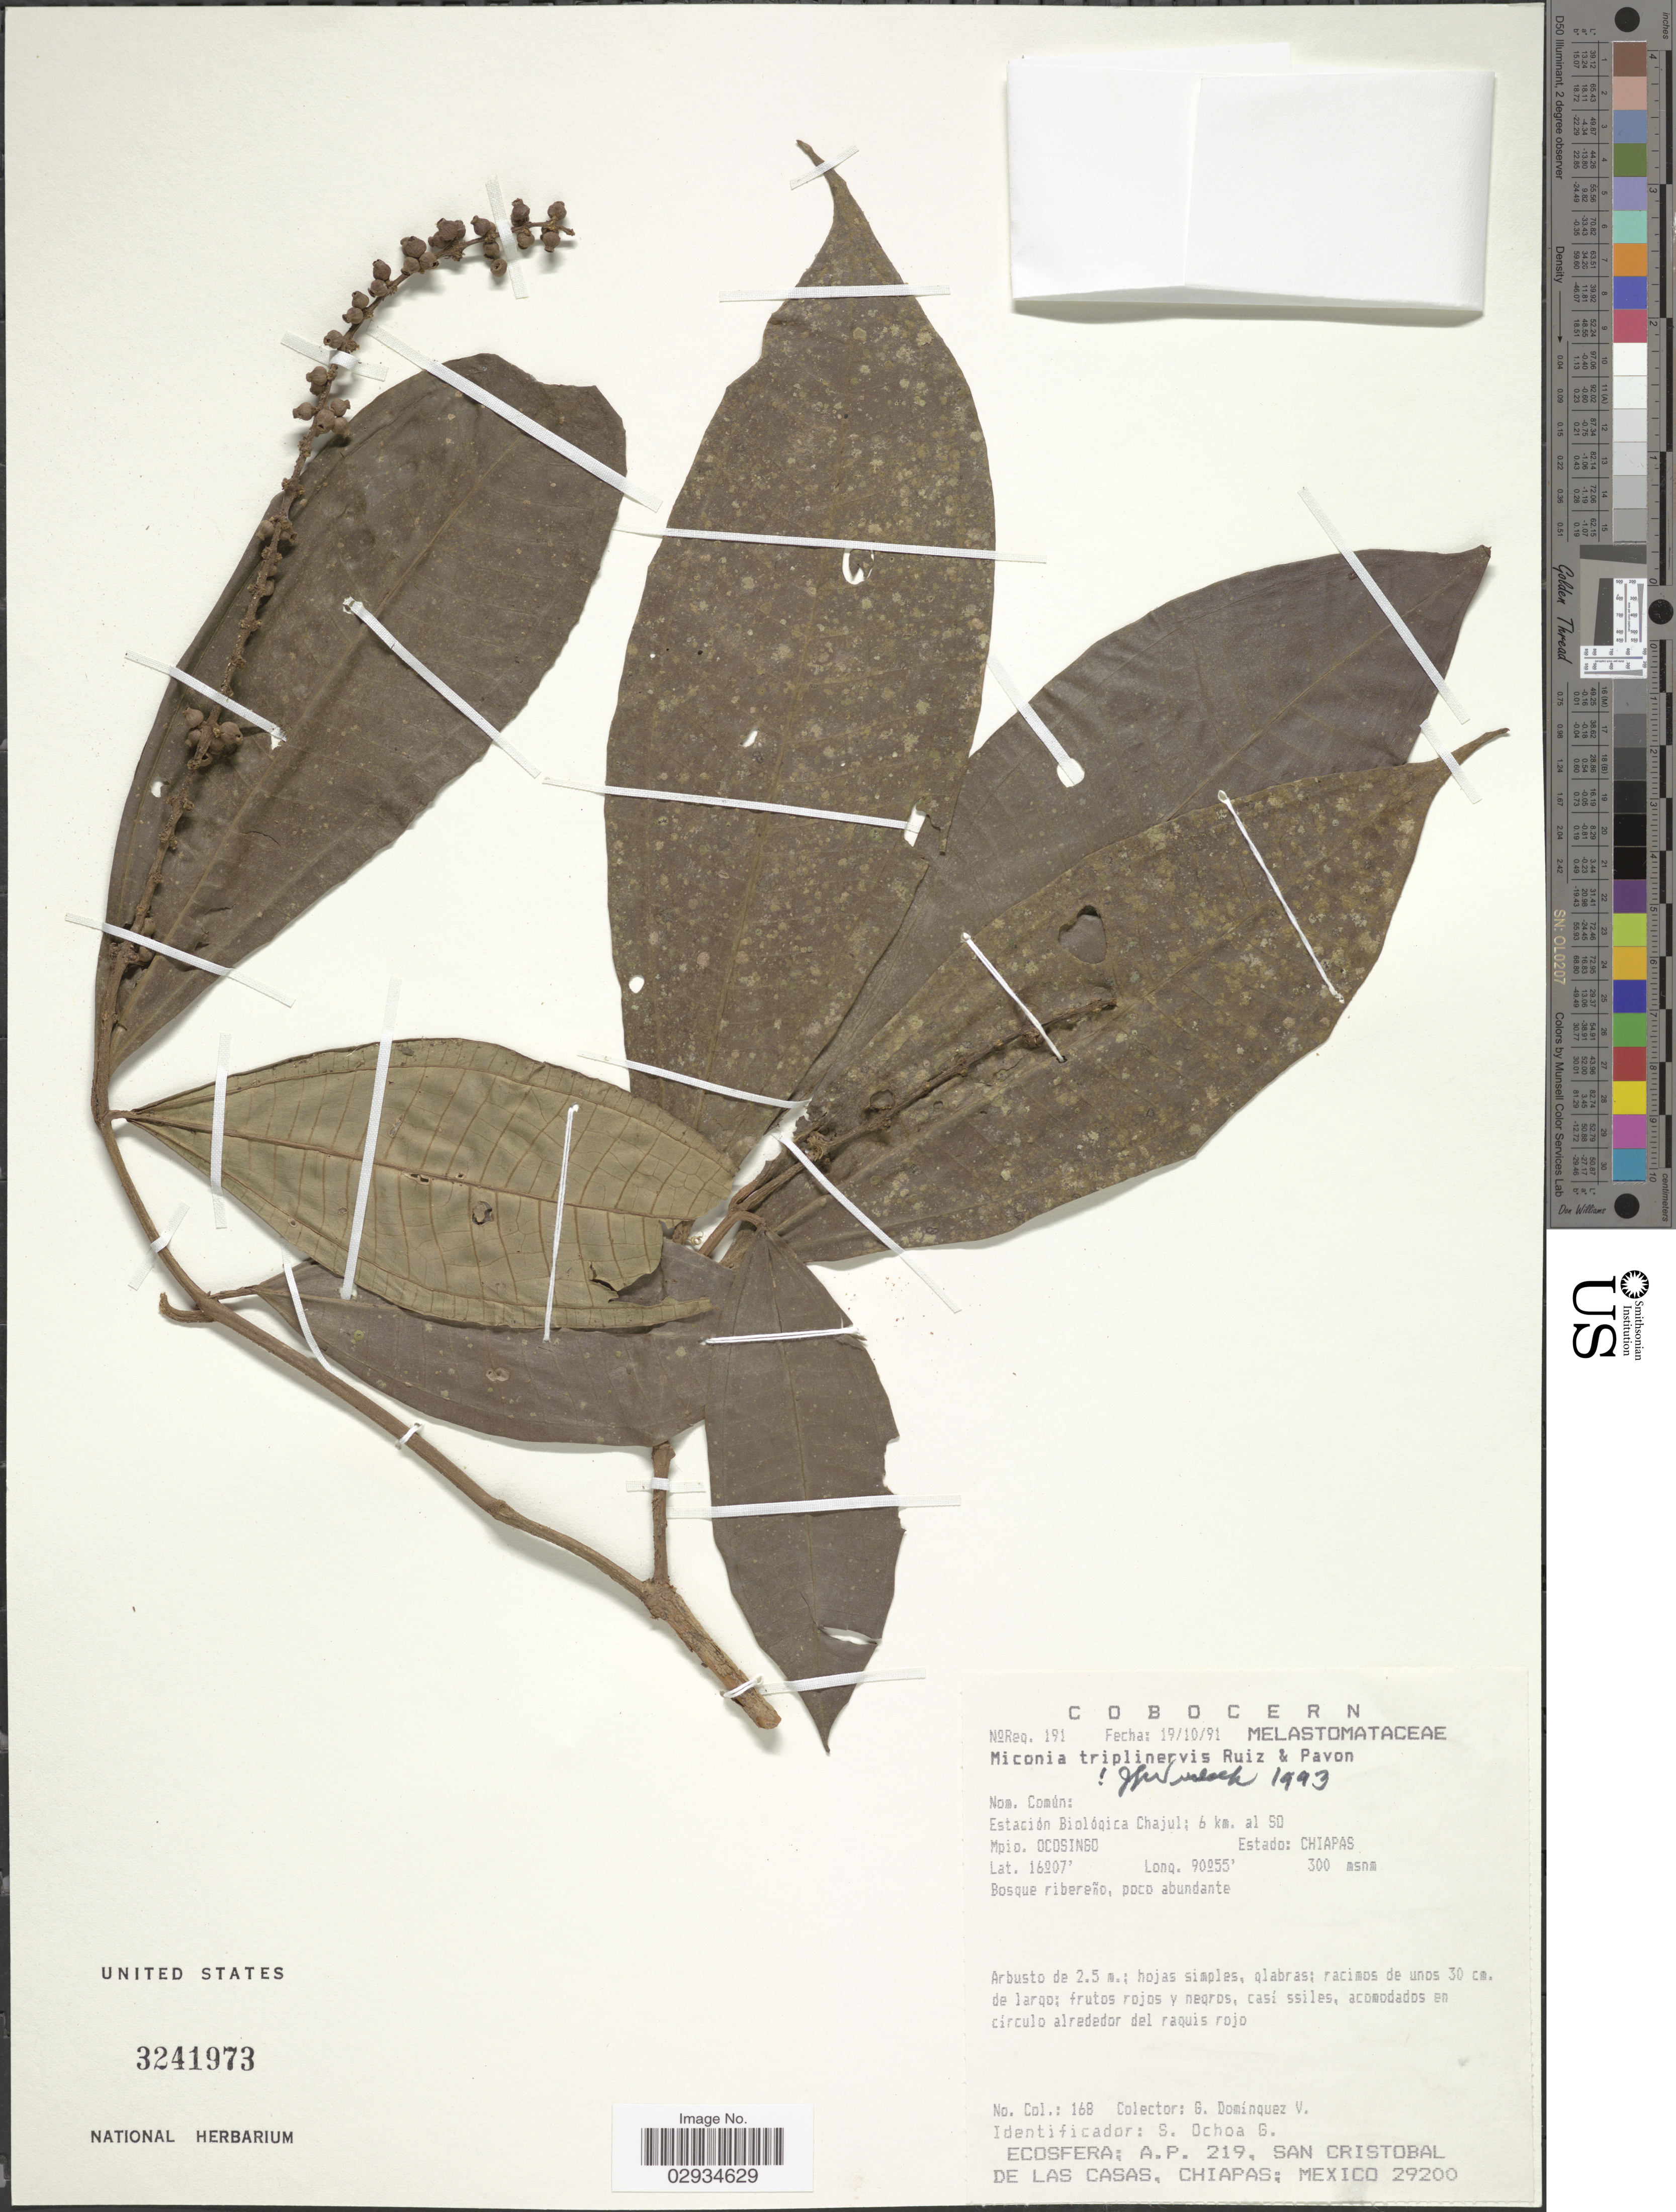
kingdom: Plantae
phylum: Tracheophyta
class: Magnoliopsida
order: Myrtales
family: Melastomataceae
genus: Miconia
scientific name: Miconia triplinervis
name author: Ruiz & Pav.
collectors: G. Dominquez V.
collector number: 168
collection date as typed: Transcribed d/m/y: 19/10/91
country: Mexico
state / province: Chiapas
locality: Estación Biológica Chajul; 6 km. al SO Mpio. Ocosingo.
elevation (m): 300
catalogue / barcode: US 3241973